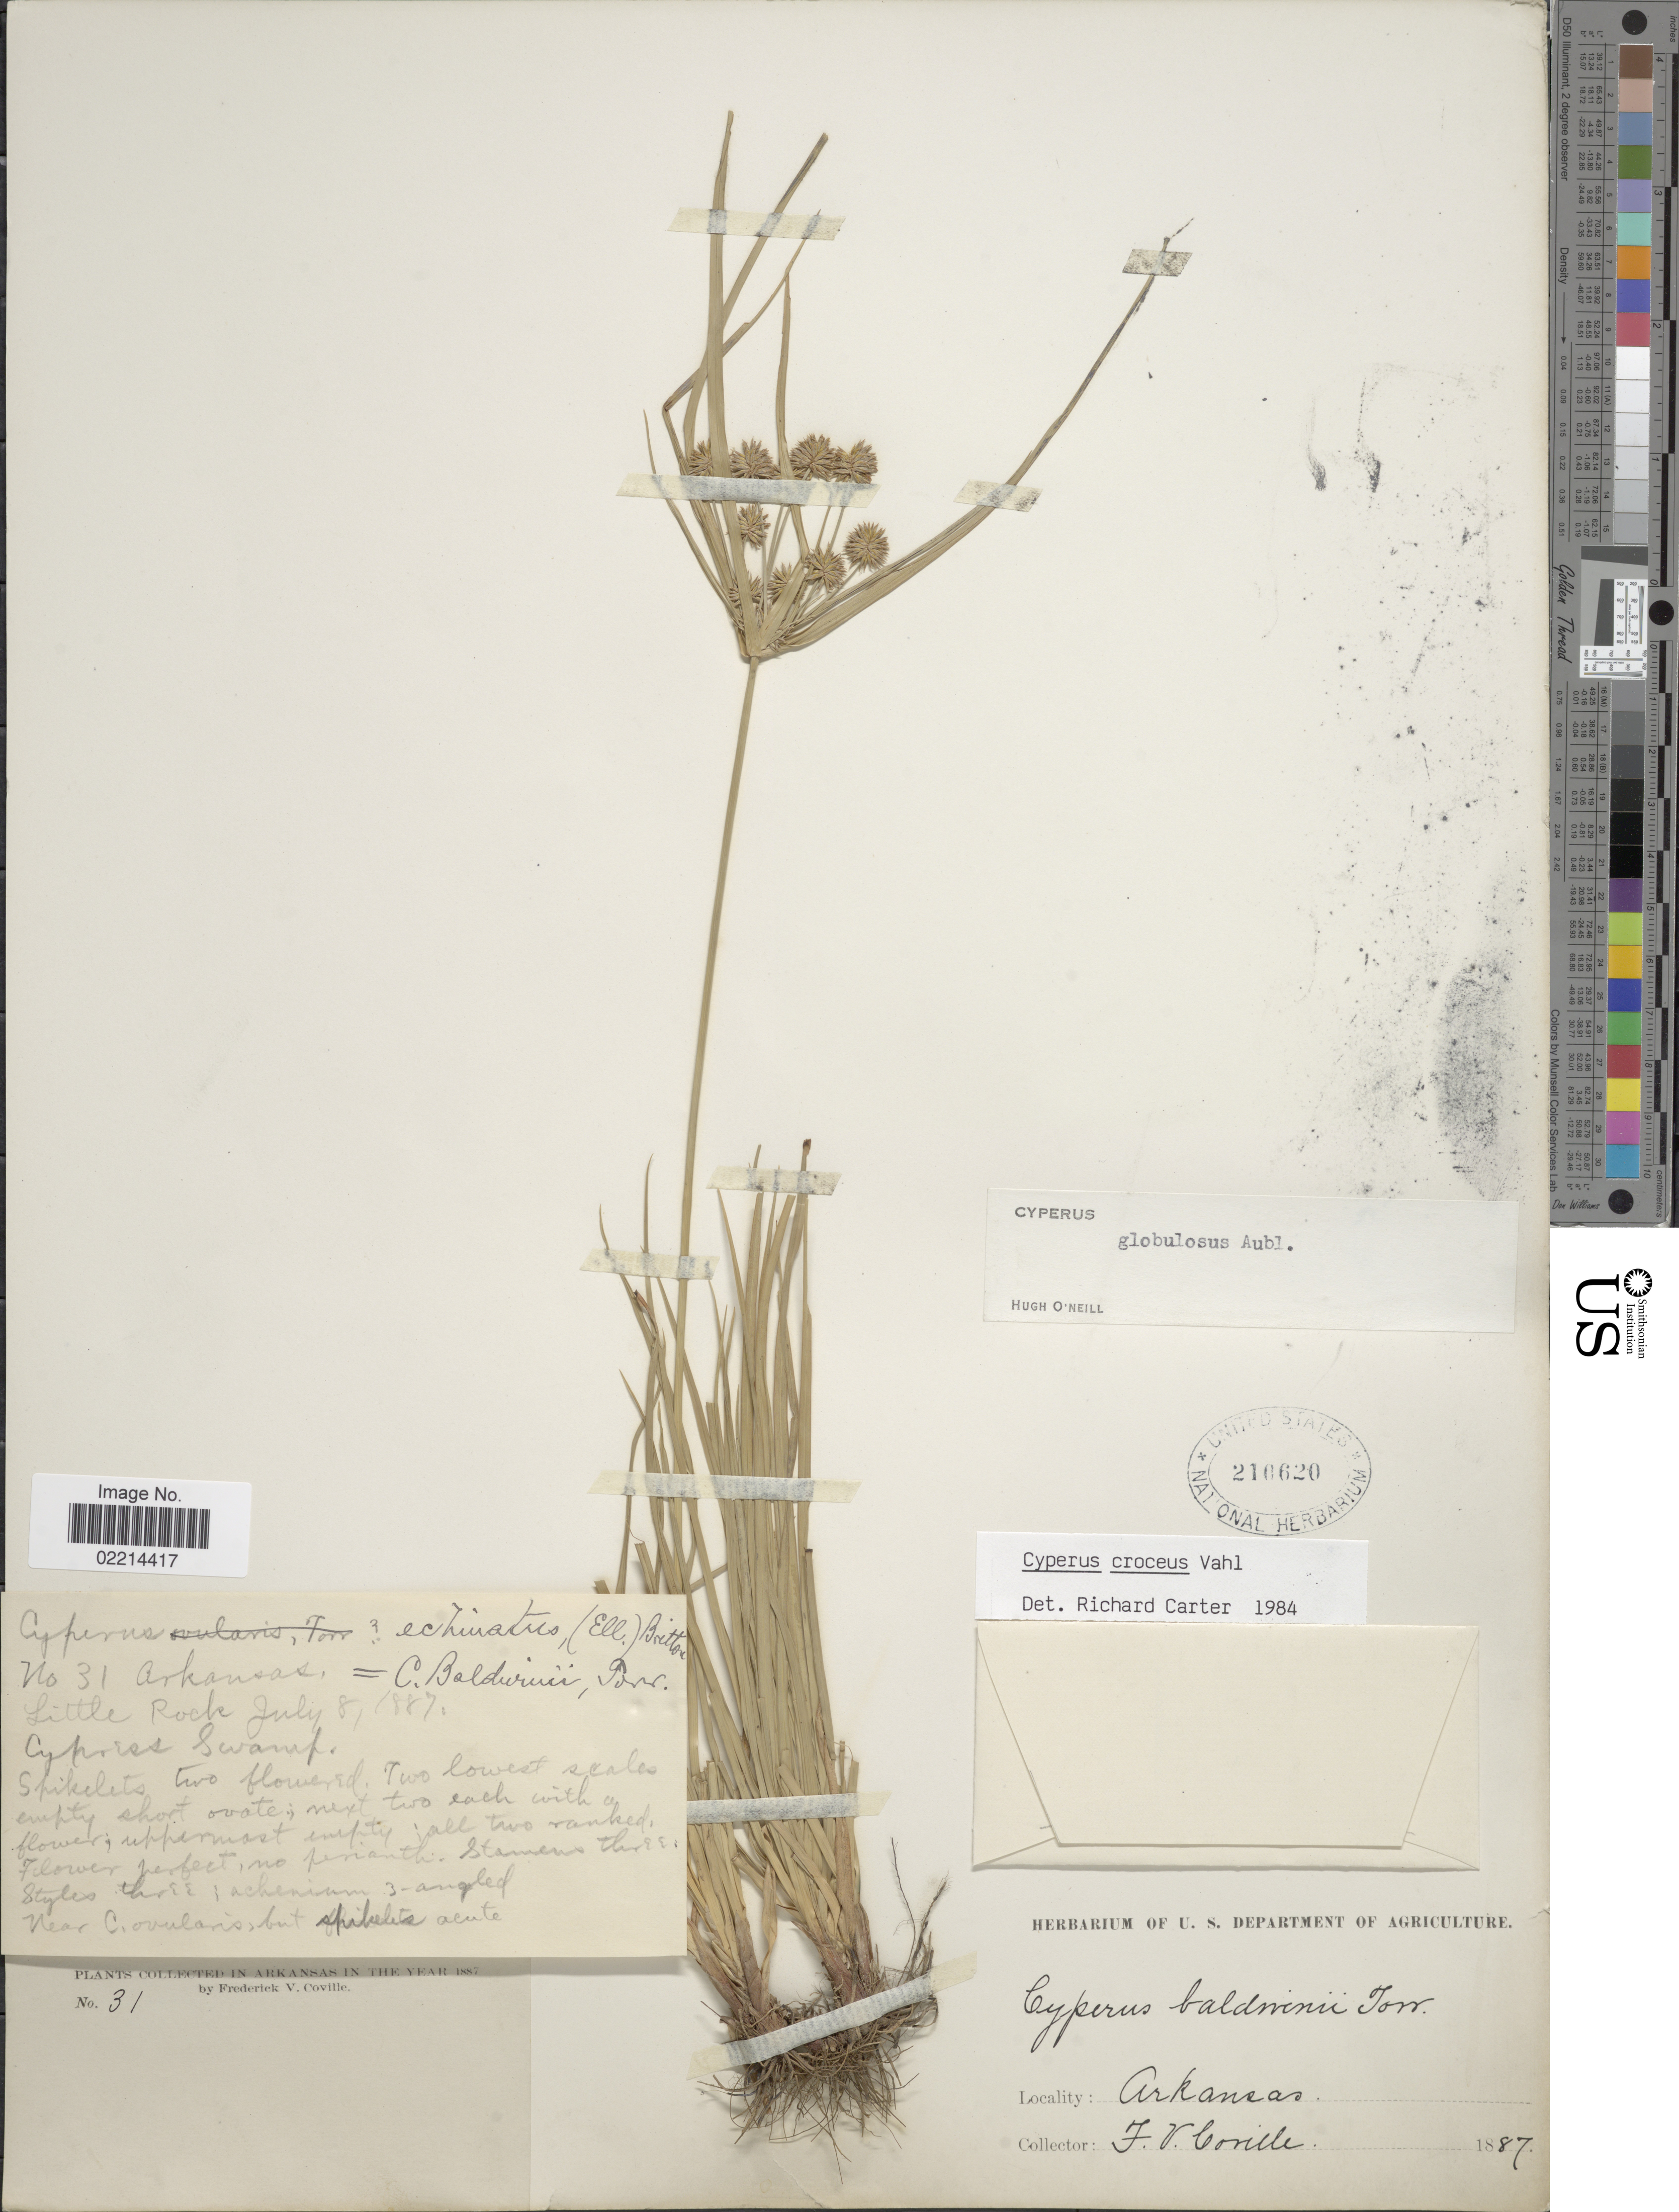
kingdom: Plantae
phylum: Tracheophyta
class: Liliopsida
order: Poales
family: Cyperaceae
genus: Cyperus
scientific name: Cyperus croceus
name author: Vahl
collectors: F. V. Coville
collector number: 31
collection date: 1887-07-08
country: United States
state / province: Arkansas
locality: Little Rock, Cyprises Swamp.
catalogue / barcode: US 210620